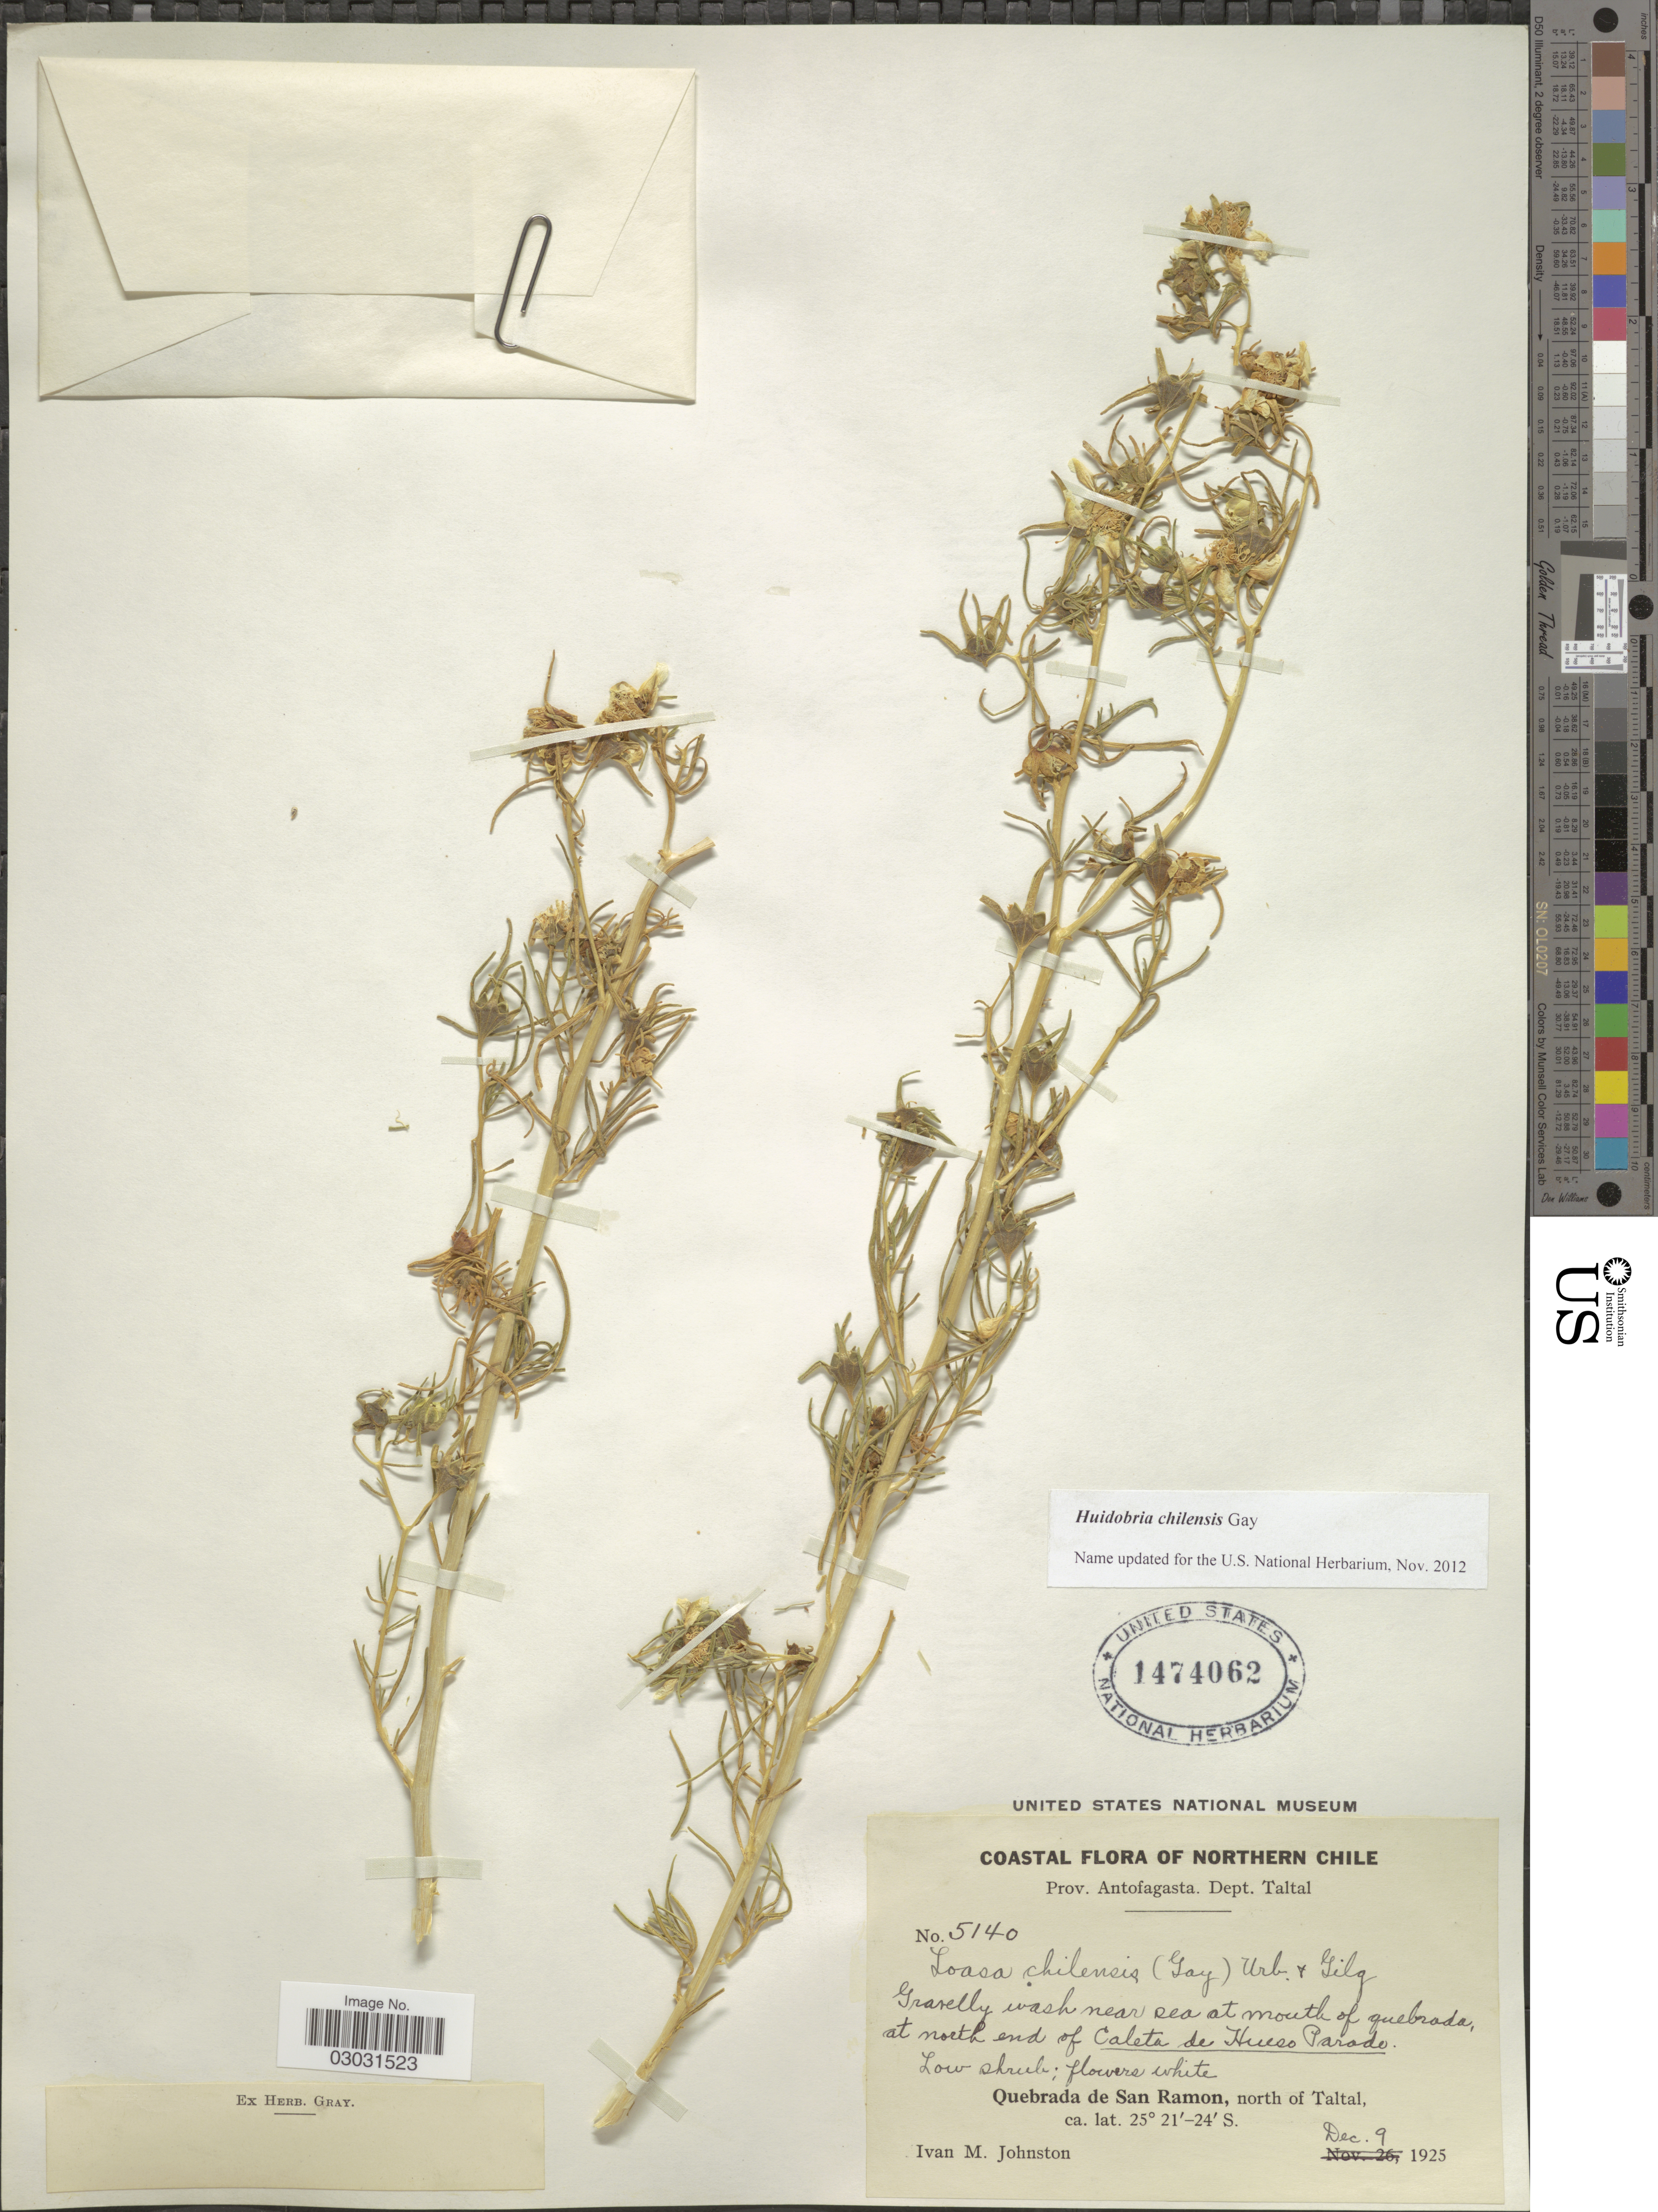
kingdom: Plantae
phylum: Tracheophyta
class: Magnoliopsida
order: Cornales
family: Loasaceae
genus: Huidobria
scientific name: Huidobria chilensis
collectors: I.M. Johnston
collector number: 5140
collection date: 1925-12-09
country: Chile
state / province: Antofagasta (II)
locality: Coastal. Northern Chile. Dept. Taltal. Near sea at mouth of quebrada, at north end of Caleta de Hueso Parado. Quebrada de San Ramon, north of Taltal.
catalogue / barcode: US 1474062